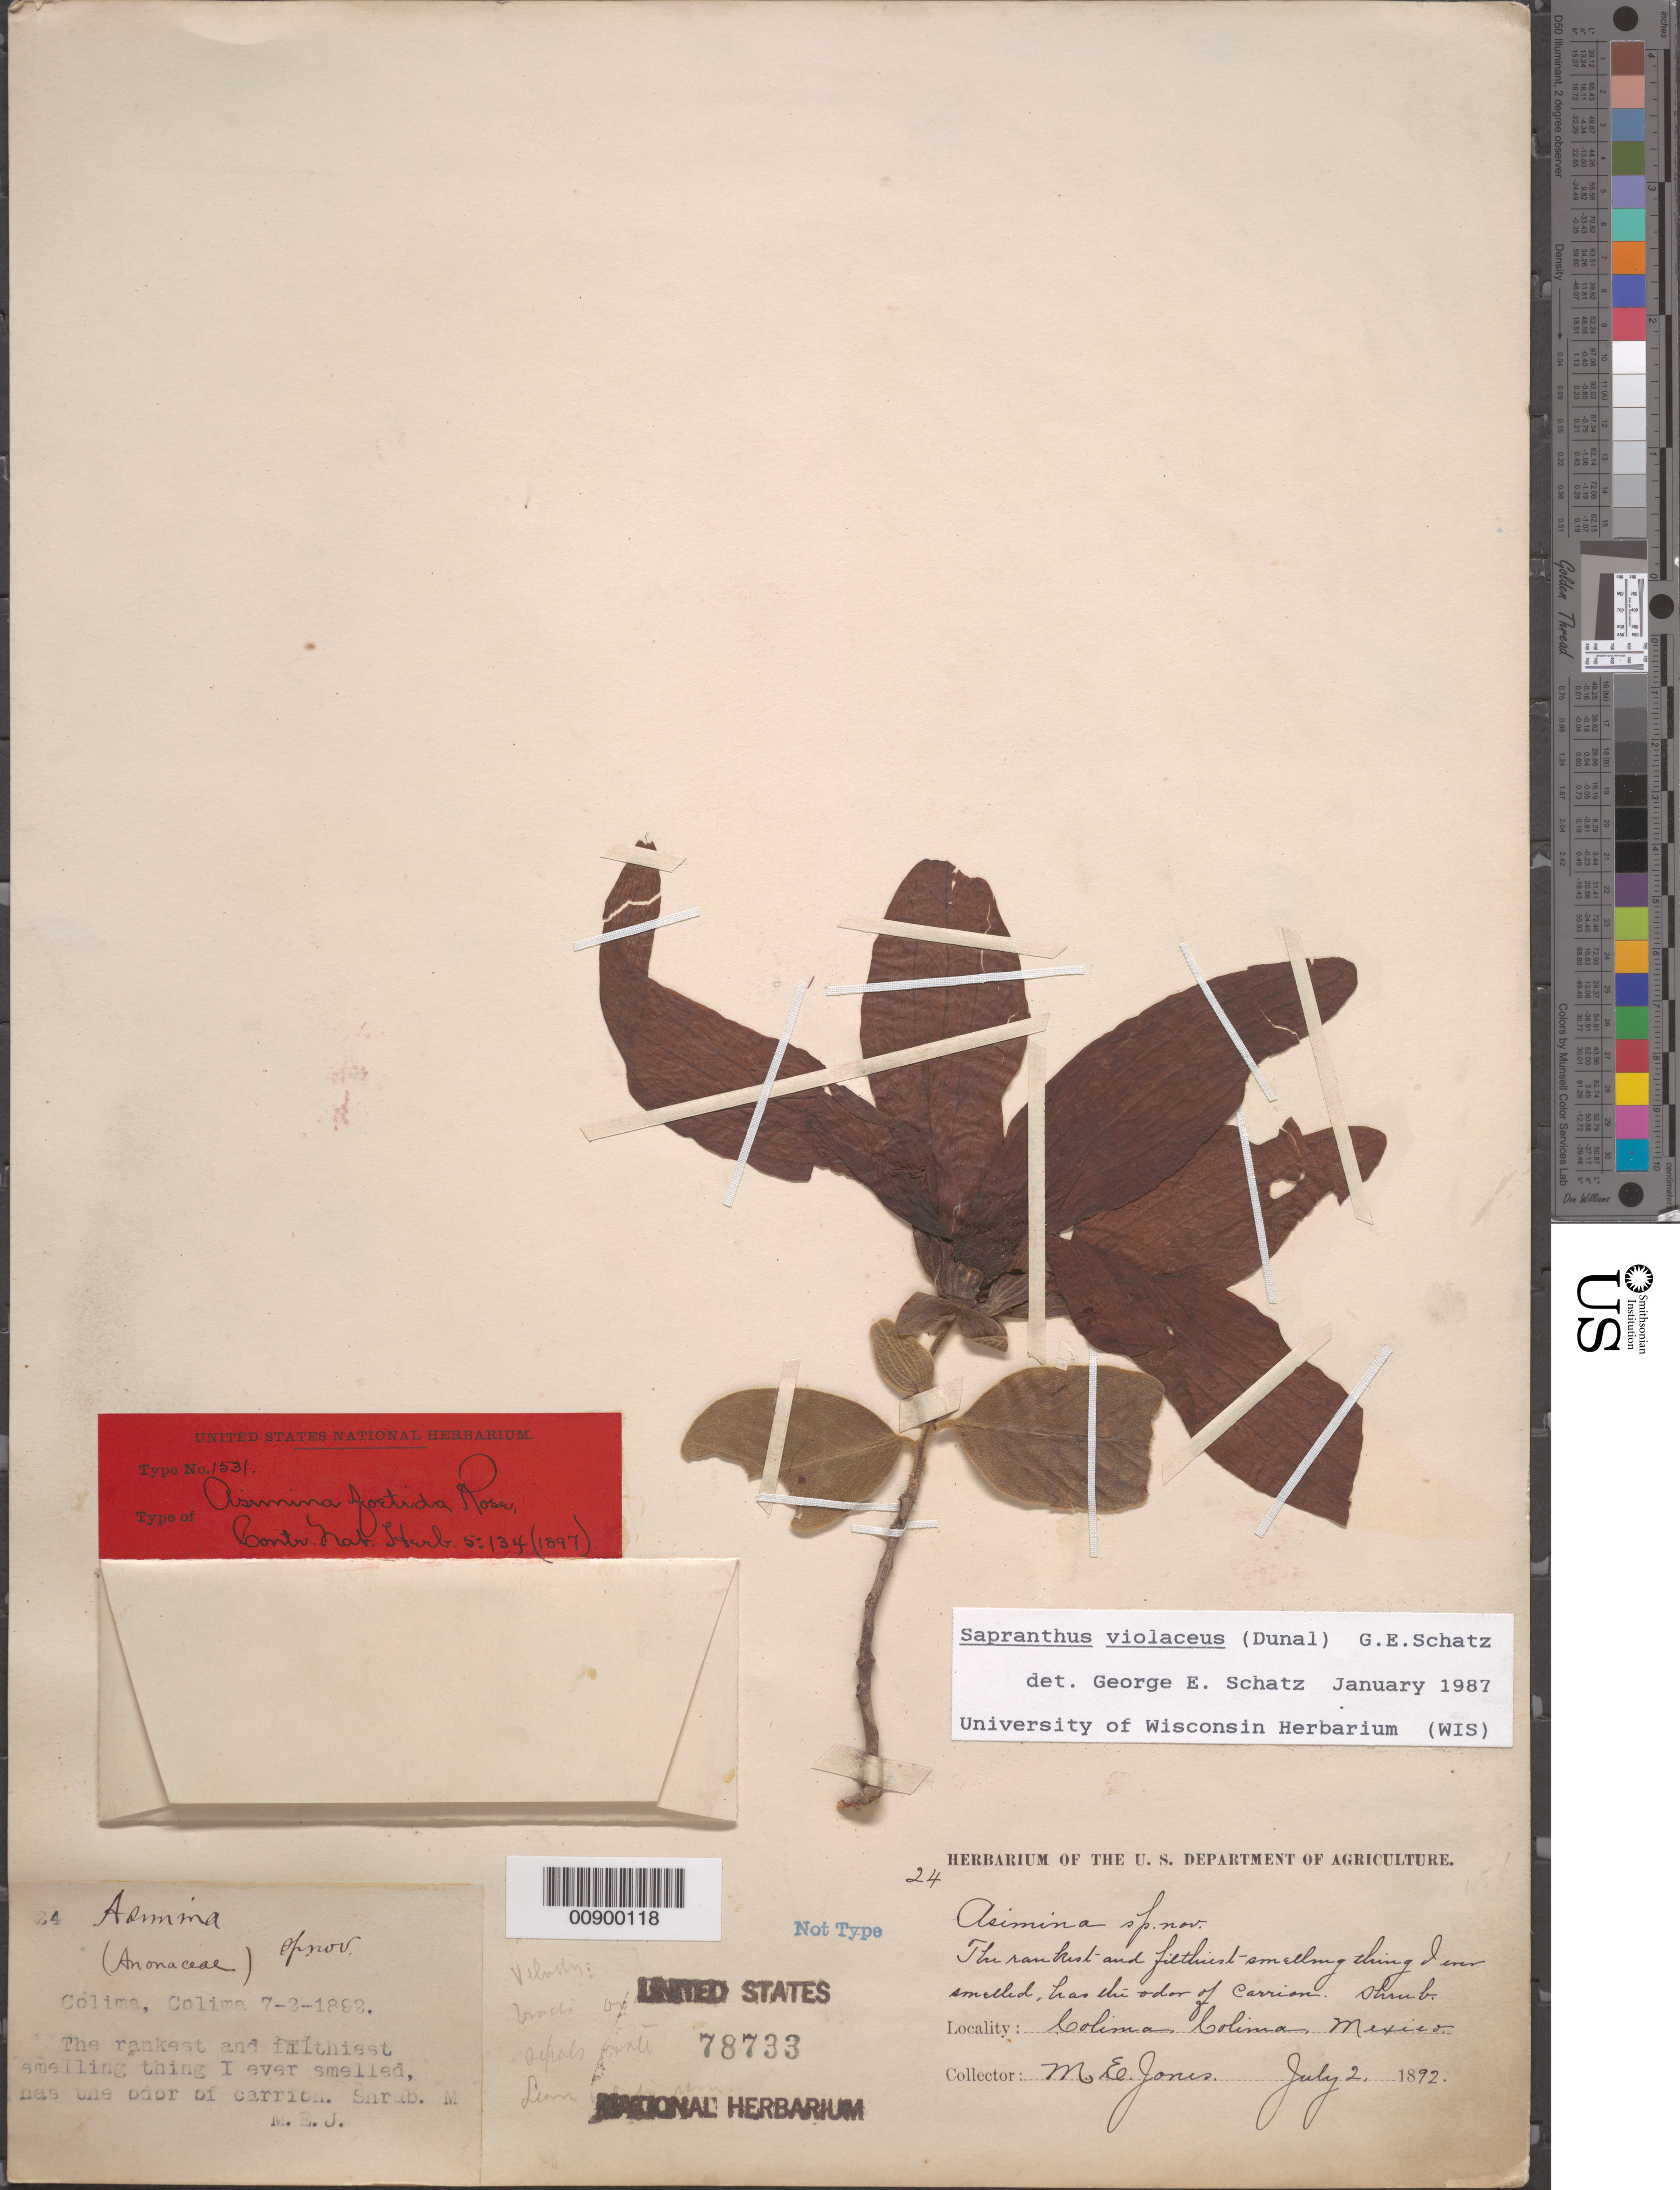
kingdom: Plantae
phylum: Tracheophyta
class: Magnoliopsida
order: Magnoliales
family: Annonaceae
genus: Sapranthus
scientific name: Sapranthus violaceus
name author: (Dunal) Saff.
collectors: M. E. Jones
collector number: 24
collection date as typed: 02 Jul 1892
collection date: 1892-07-02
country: Mexico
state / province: Colima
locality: Colima, Colima.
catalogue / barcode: US 78733